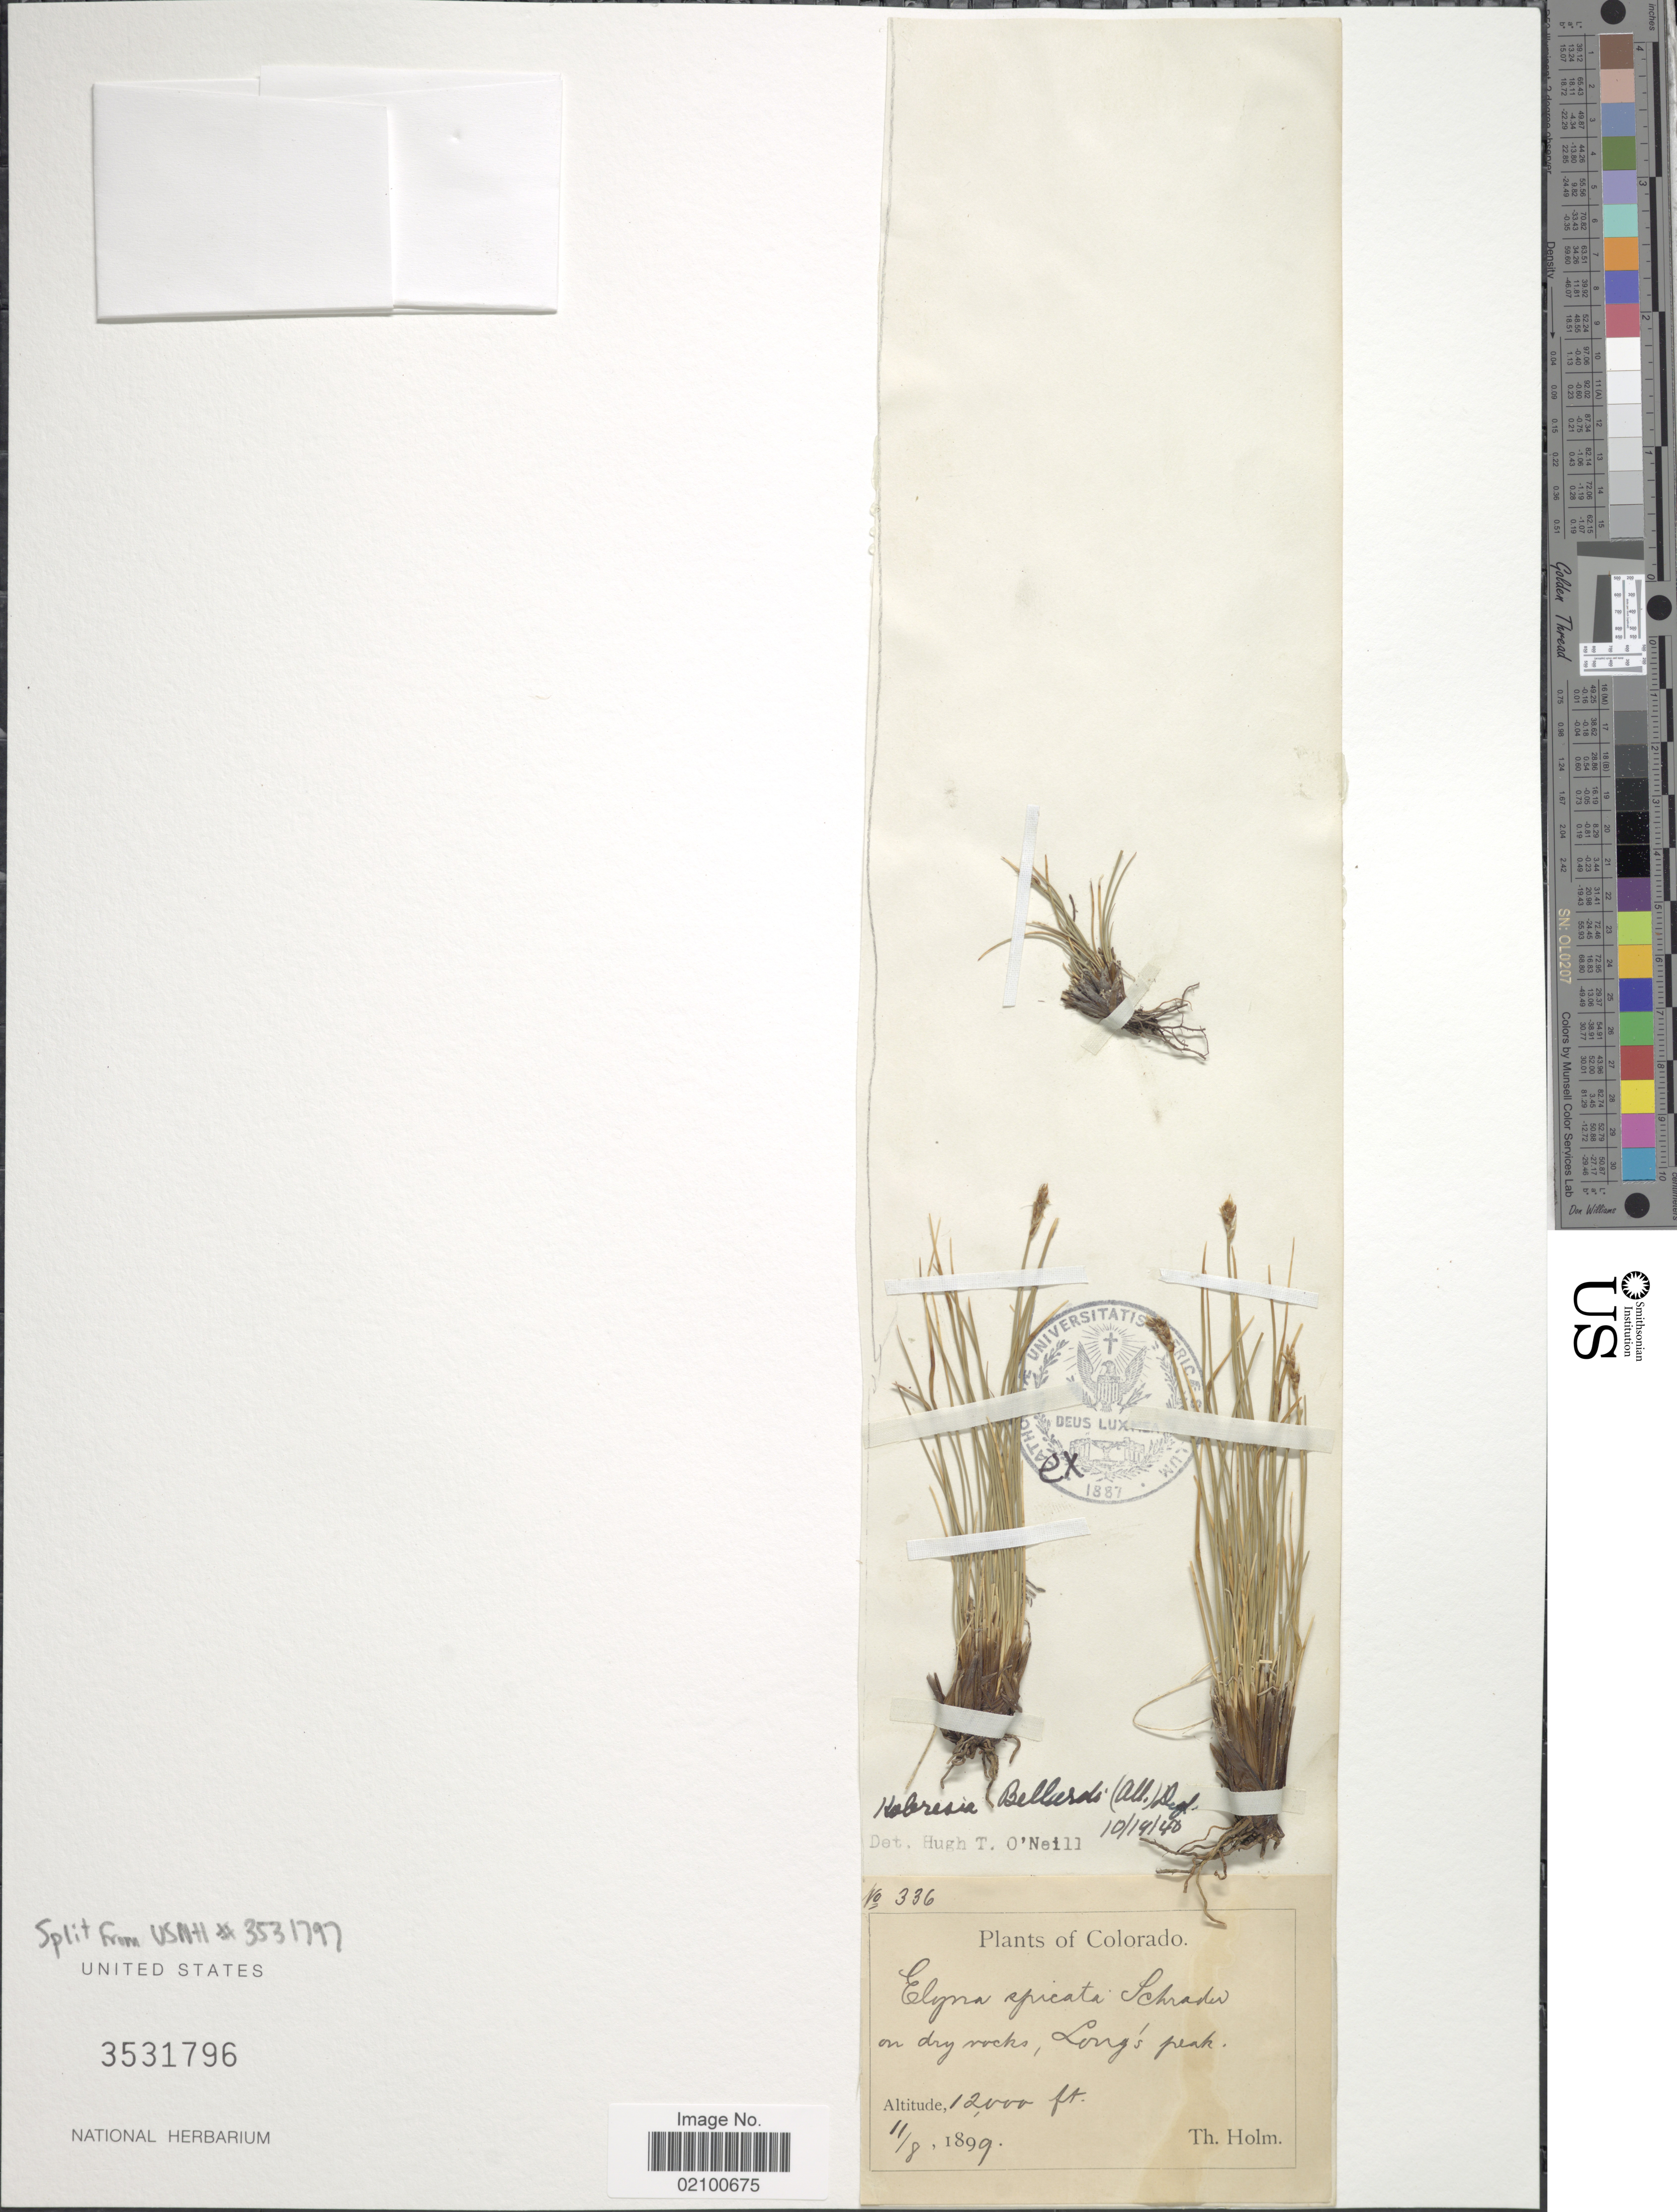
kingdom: Plantae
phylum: Tracheophyta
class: Liliopsida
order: Poales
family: Cyperaceae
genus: Carex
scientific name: Carex myosuroides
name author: Vill.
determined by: Strong, M. T., (US), Smithsonian Institution - National Museum of Natural History (UNITED STATES)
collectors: T. Holm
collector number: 336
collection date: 1899-11-08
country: United States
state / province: Colorado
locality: Long's peak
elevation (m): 3658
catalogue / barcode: US 3531796